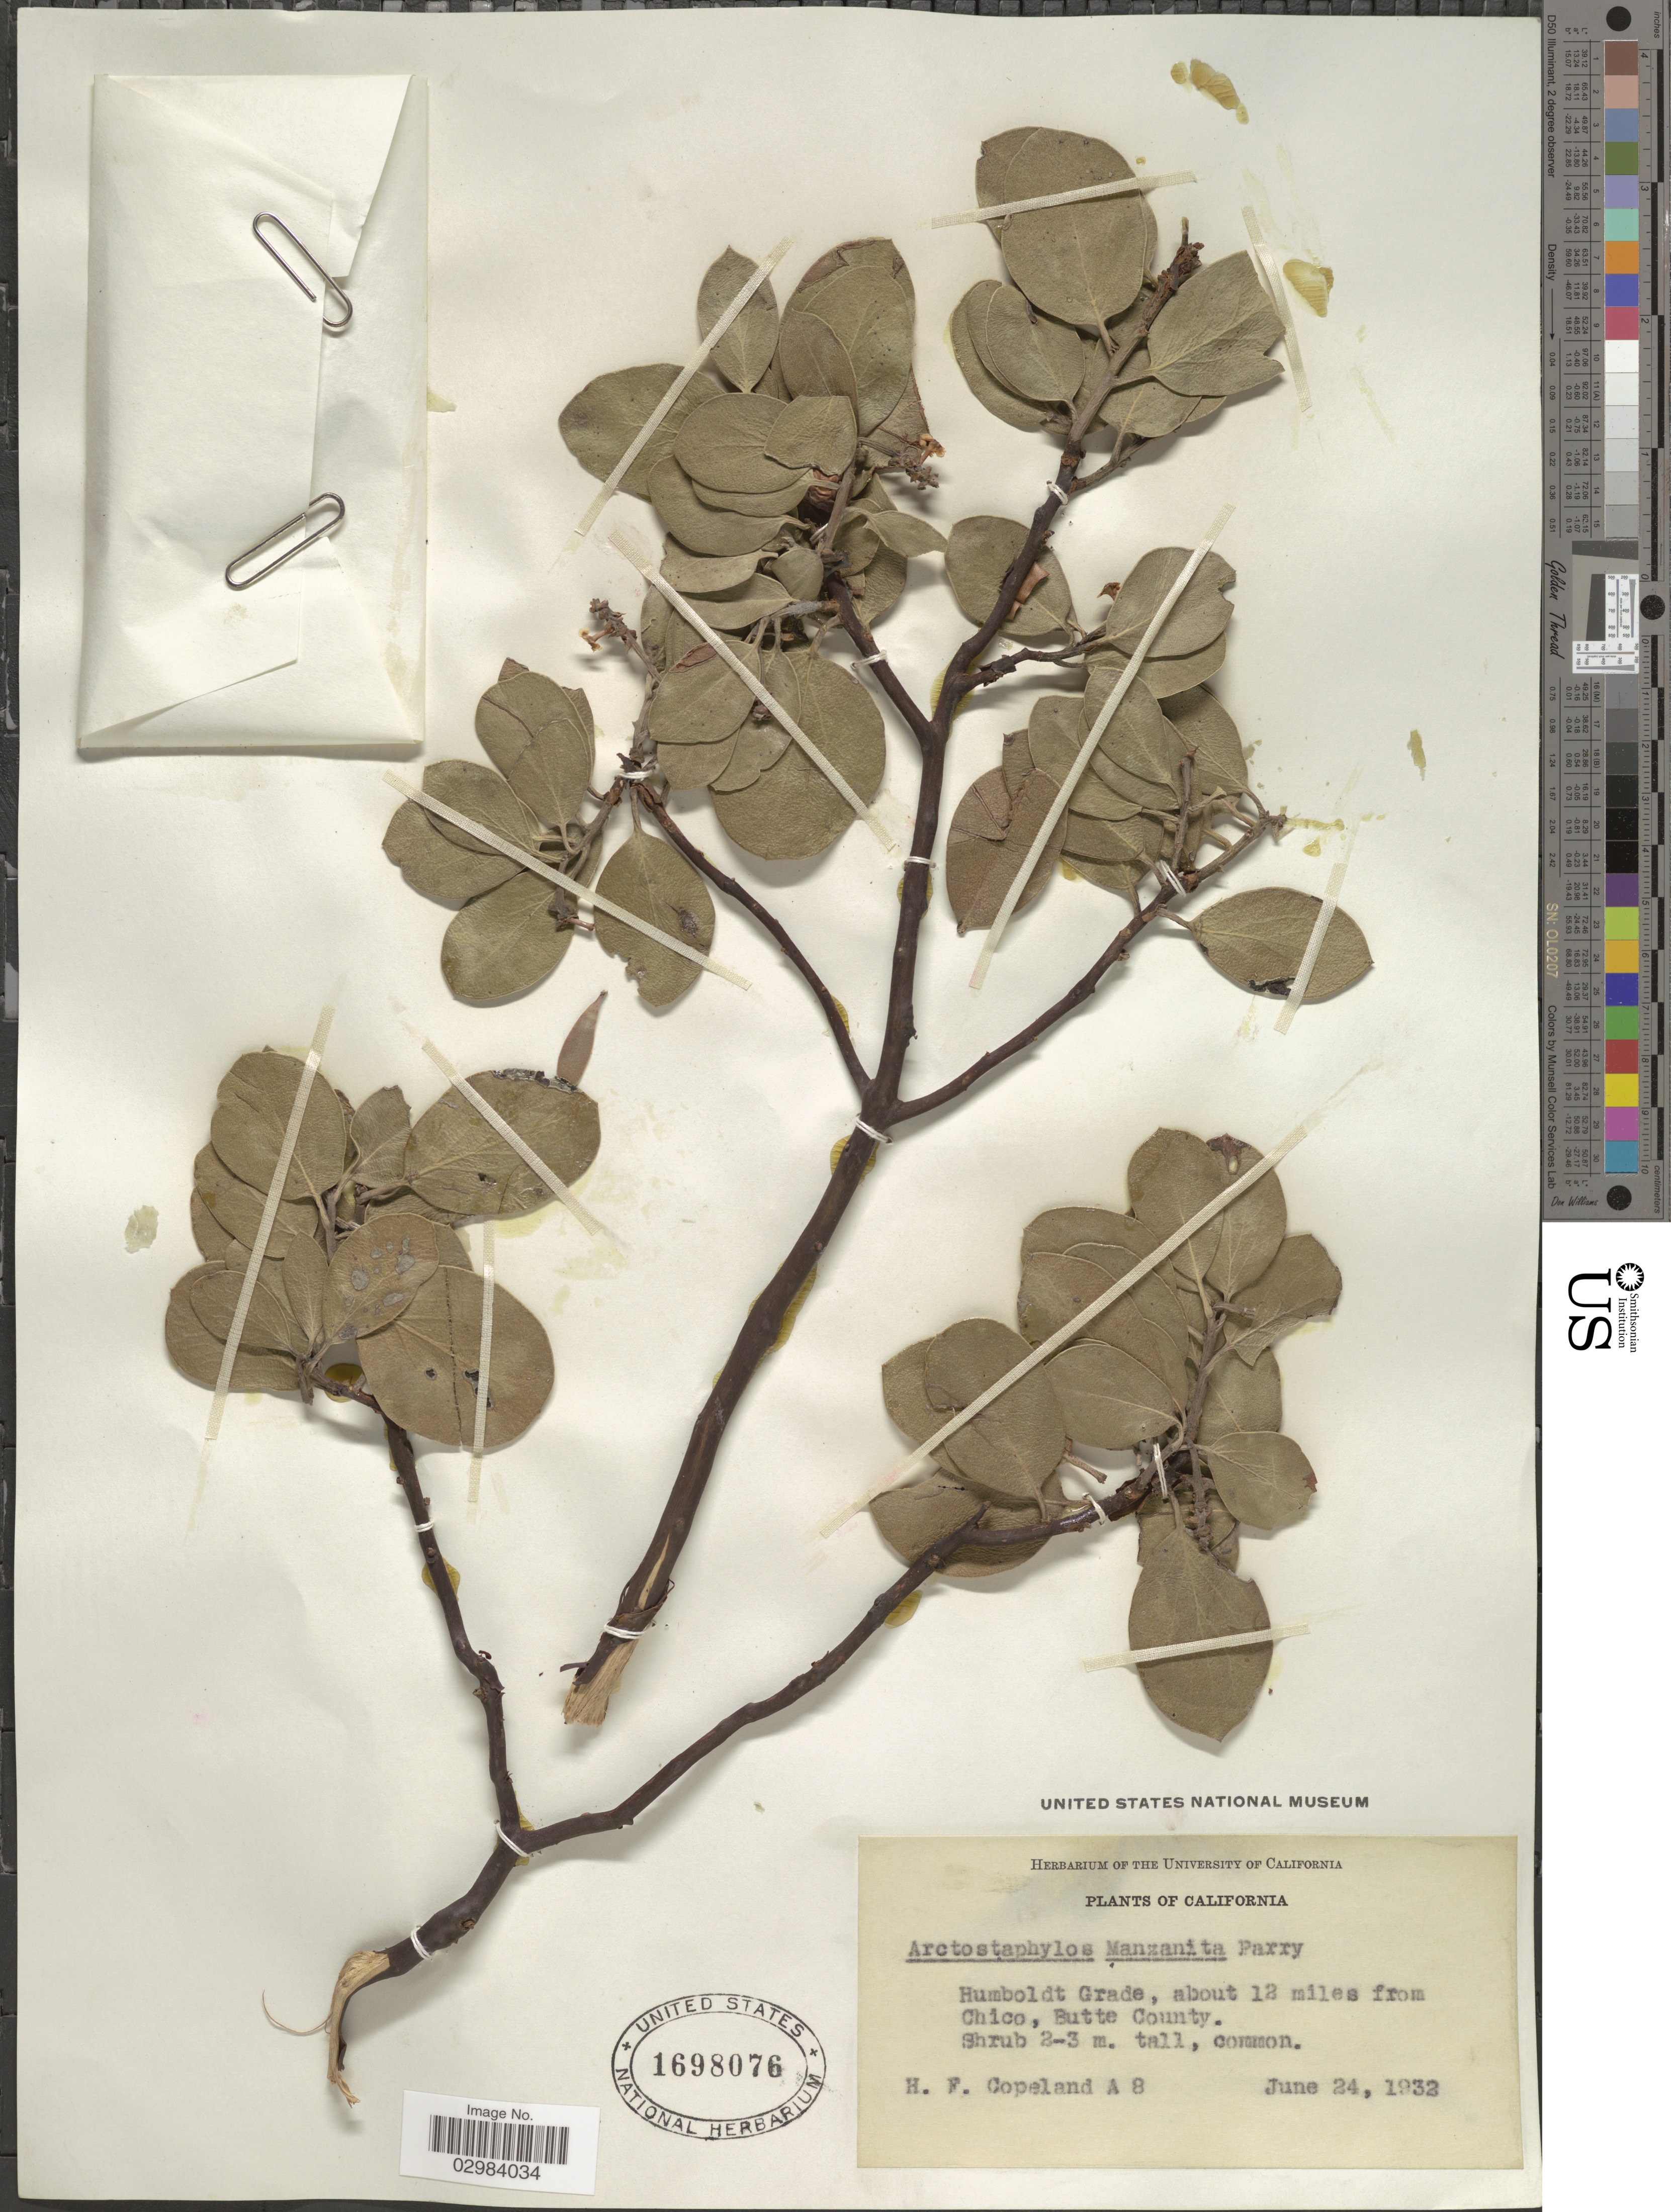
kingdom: Plantae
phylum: Tracheophyta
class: Magnoliopsida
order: Ericales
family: Ericaceae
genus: Arctostaphylos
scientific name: Arctostaphylos manzanita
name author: Parry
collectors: H. F. Copeland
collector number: A8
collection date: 1932-06-24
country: United States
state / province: California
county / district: Butte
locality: Humboldt Grade, about 12 miles from Chico, Butte County.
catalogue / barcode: US 1698076